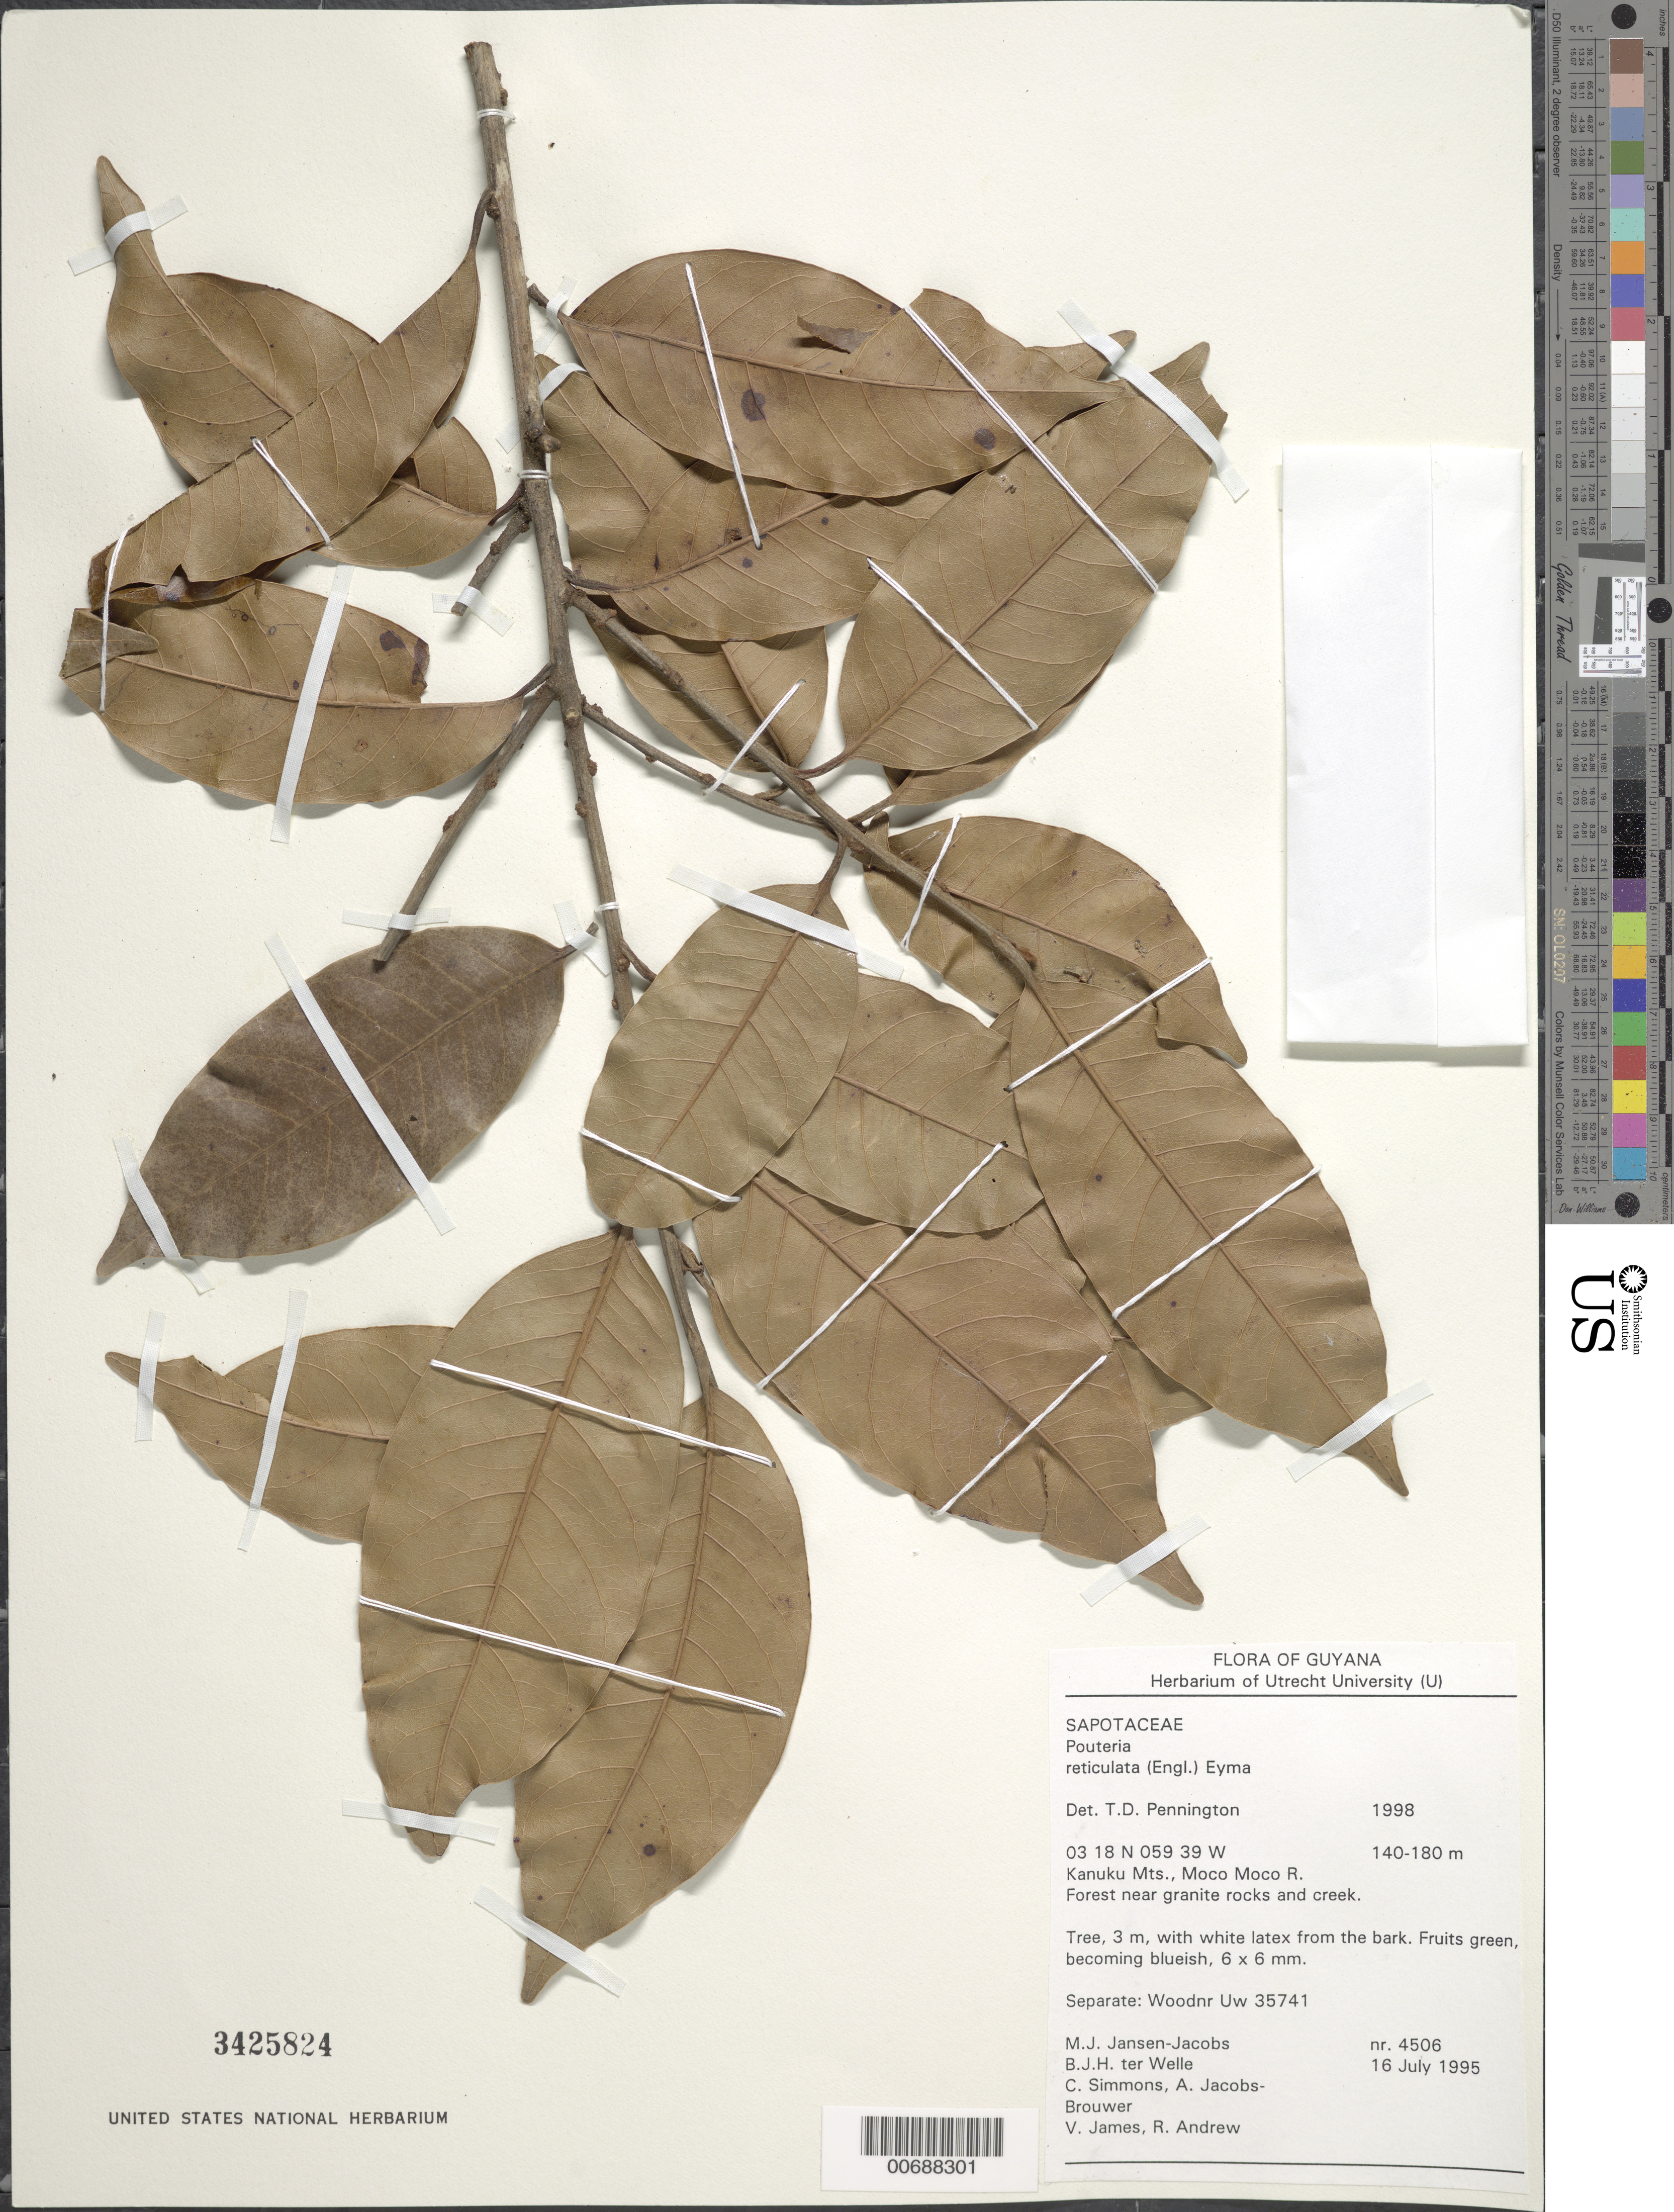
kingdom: Plantae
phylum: Tracheophyta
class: Magnoliopsida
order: Ericales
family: Sapotaceae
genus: Pouteria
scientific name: Pouteria reticulata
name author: (Engl.) Eyma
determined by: Pennington, T. D., (K)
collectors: M. J. Jansen-Jacobs, B. Welle, C. Simmons, A. Jacobs-Brouwer, V. James & R. Andrew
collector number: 4506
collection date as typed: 16-Jul-95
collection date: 1995-07-16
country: Guyana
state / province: U. Takutu-U. Essequibo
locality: Moco Moco River, Kanuku Mts.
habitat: Forest near granite rocks and creek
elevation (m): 140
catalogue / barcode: US 3425824